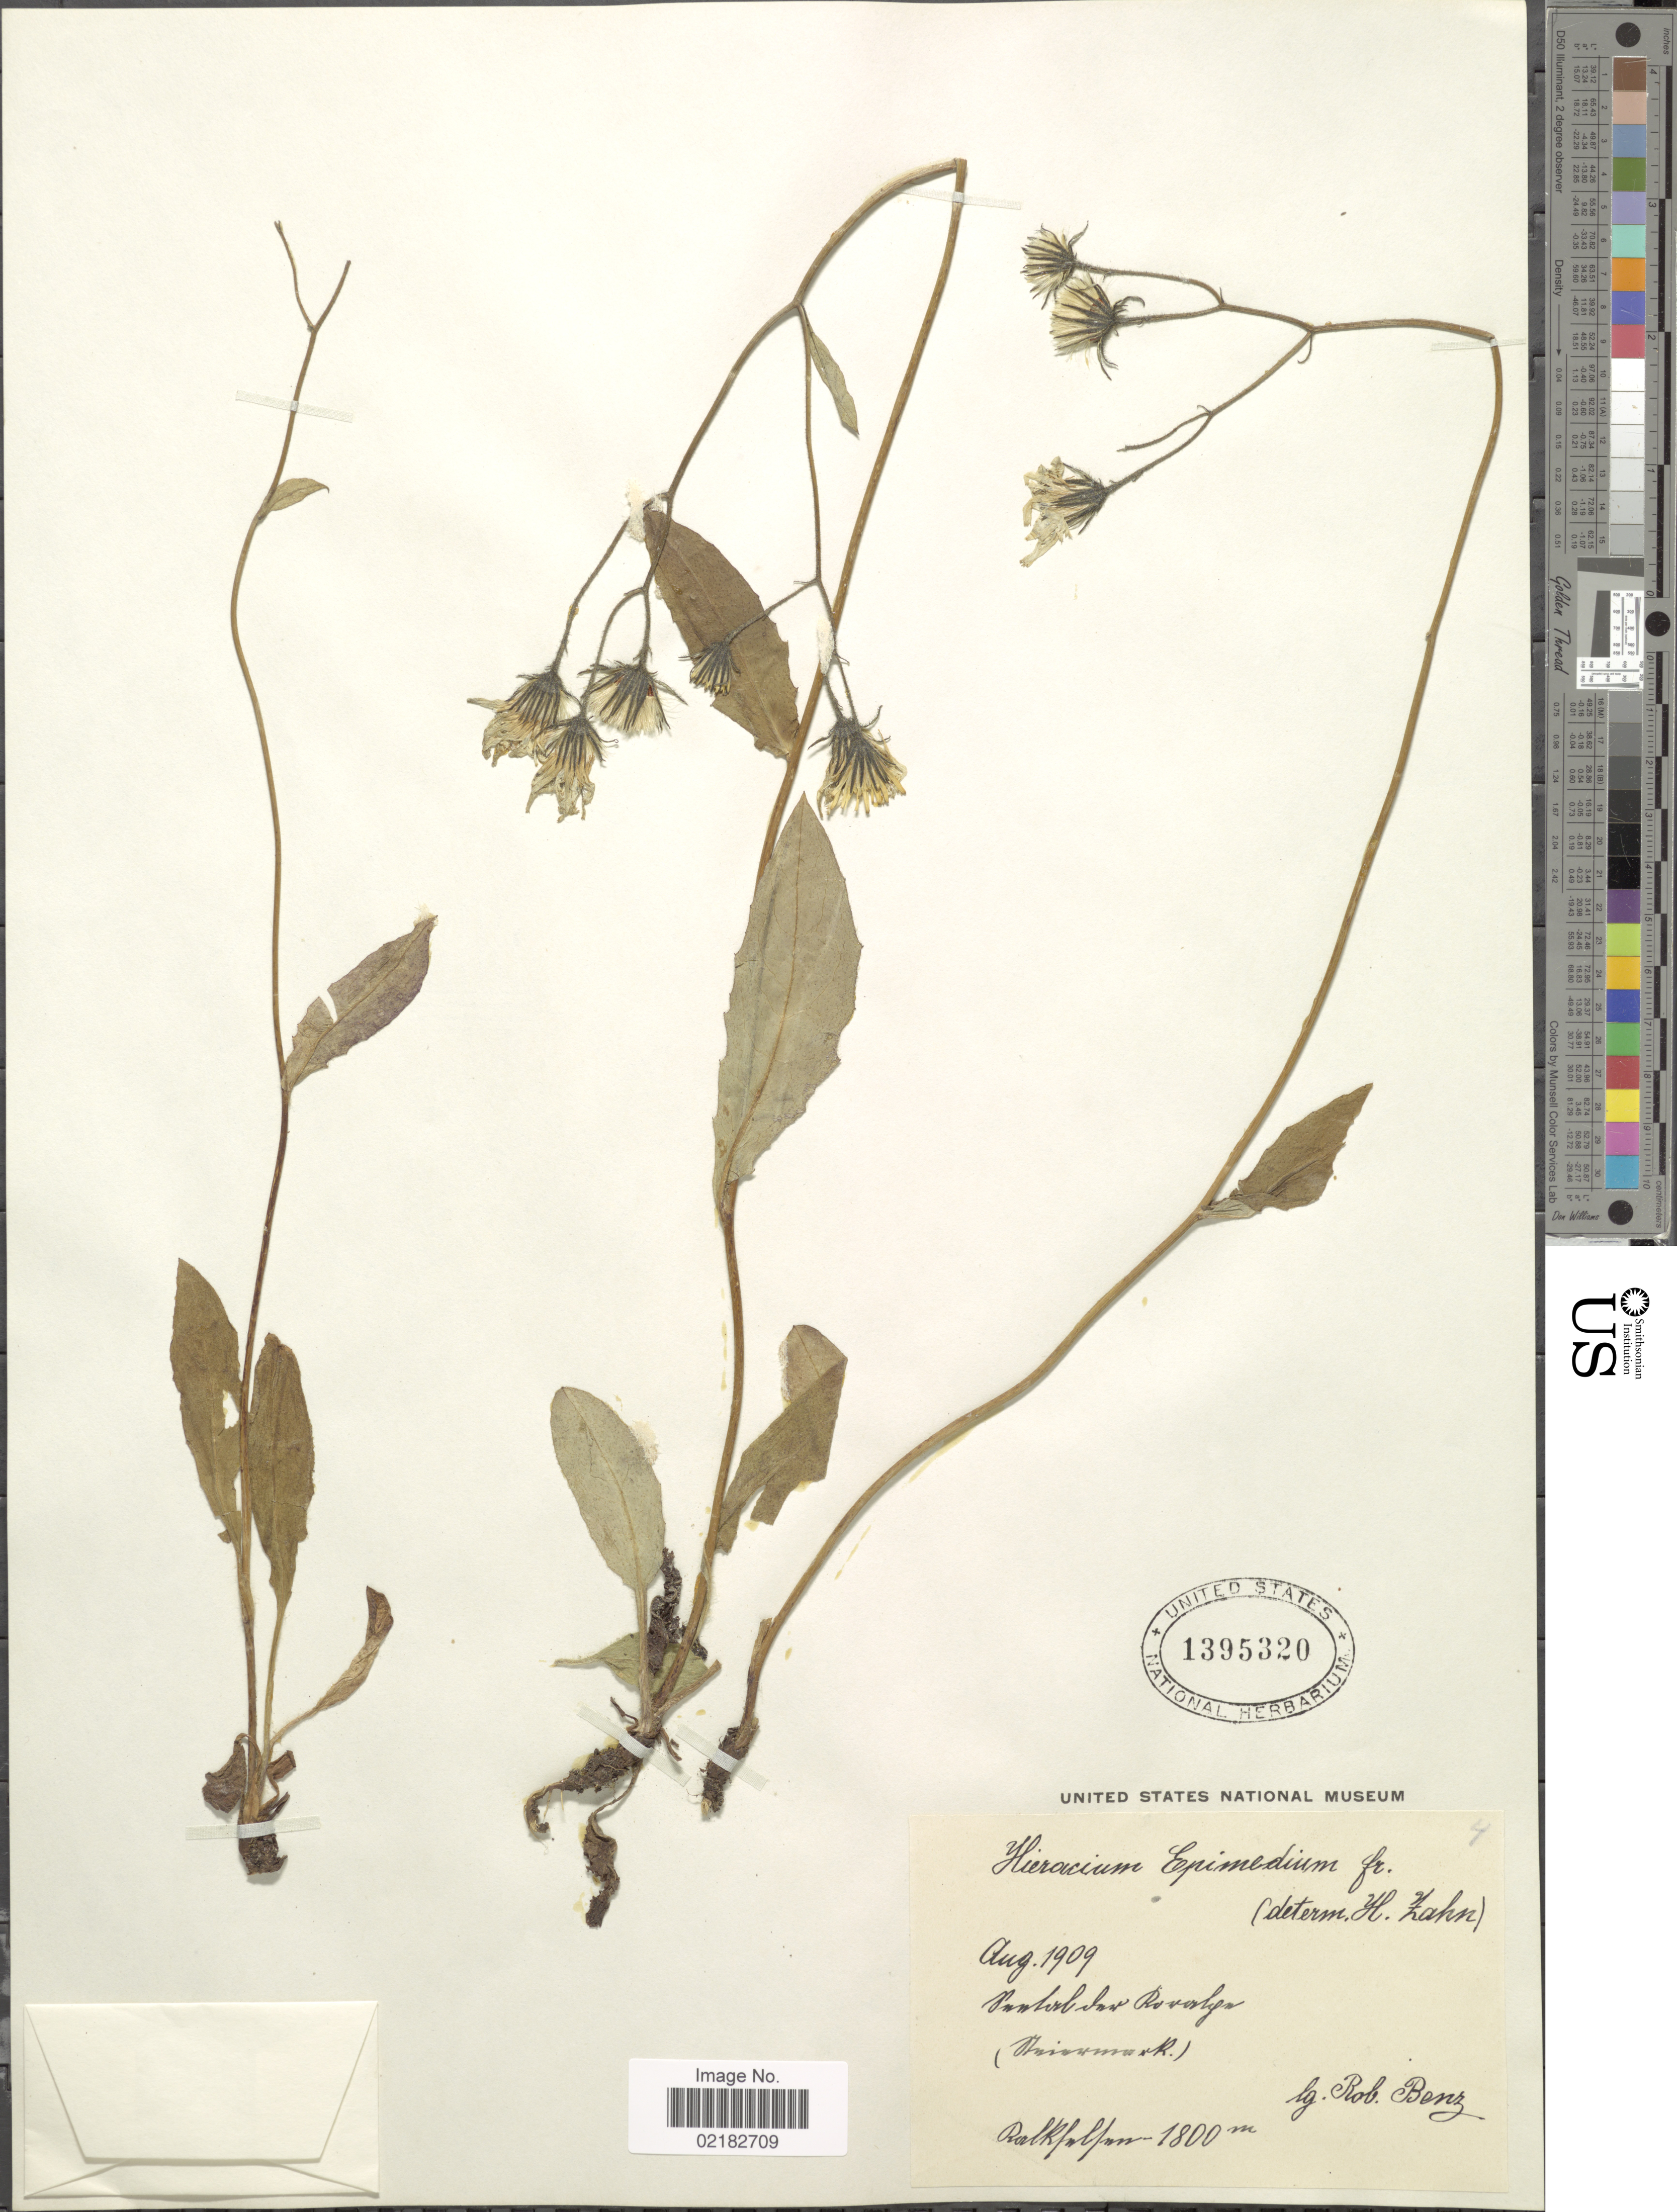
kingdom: Plantae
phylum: Tracheophyta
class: Magnoliopsida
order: Asterales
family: Asteraceae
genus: Hieracium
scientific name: Hieracium froelichianum subsp. epimedium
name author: (Fr.) Gottschl. & Greuter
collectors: R. Benz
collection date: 1909-08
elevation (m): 1800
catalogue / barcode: US 1395320